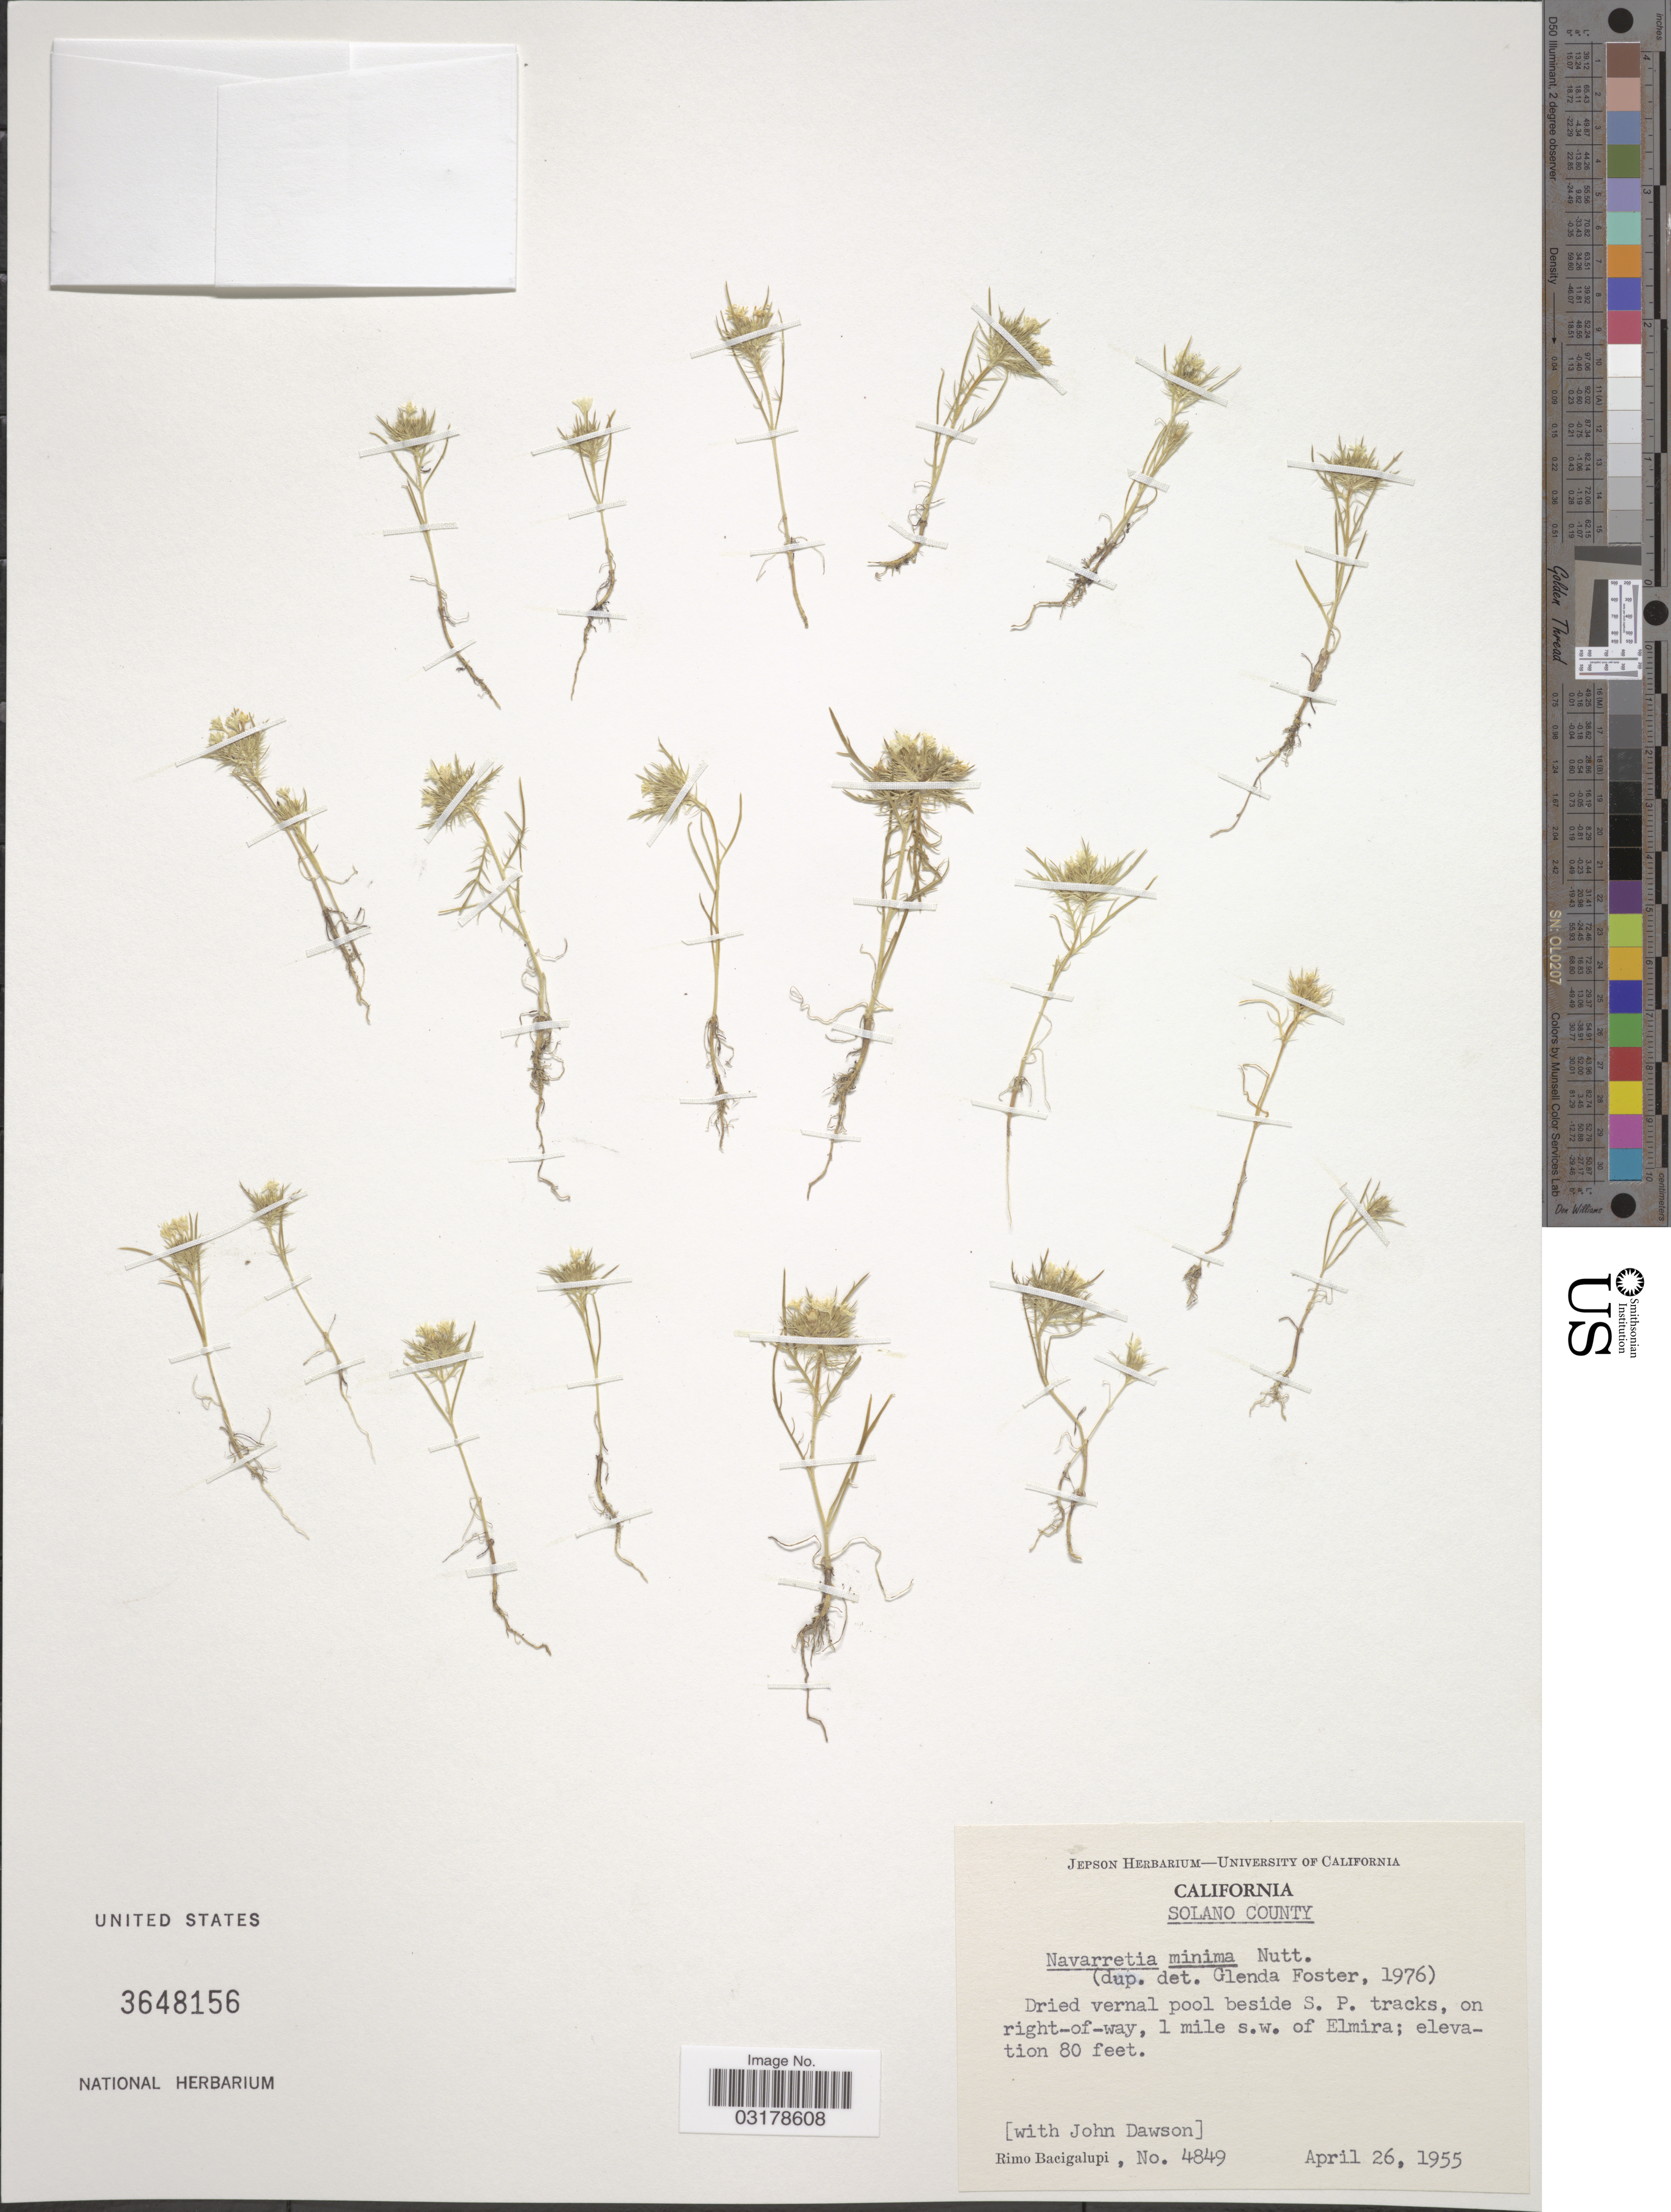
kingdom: Plantae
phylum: Tracheophyta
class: Magnoliopsida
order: Ericales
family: Polemoniaceae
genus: Navarretia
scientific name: Navarretia leucocephala subsp. minima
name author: (Nutt.) A.G. Day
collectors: R. Bacigalupi & J. E. Dawson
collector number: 4849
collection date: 1955-04-26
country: United States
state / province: California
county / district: Solano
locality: Solano County. Dried veral pool beside S. P. tracks, on right-of-way, 1 mile s.w. of Elmira.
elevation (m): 24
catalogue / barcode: US 3648156